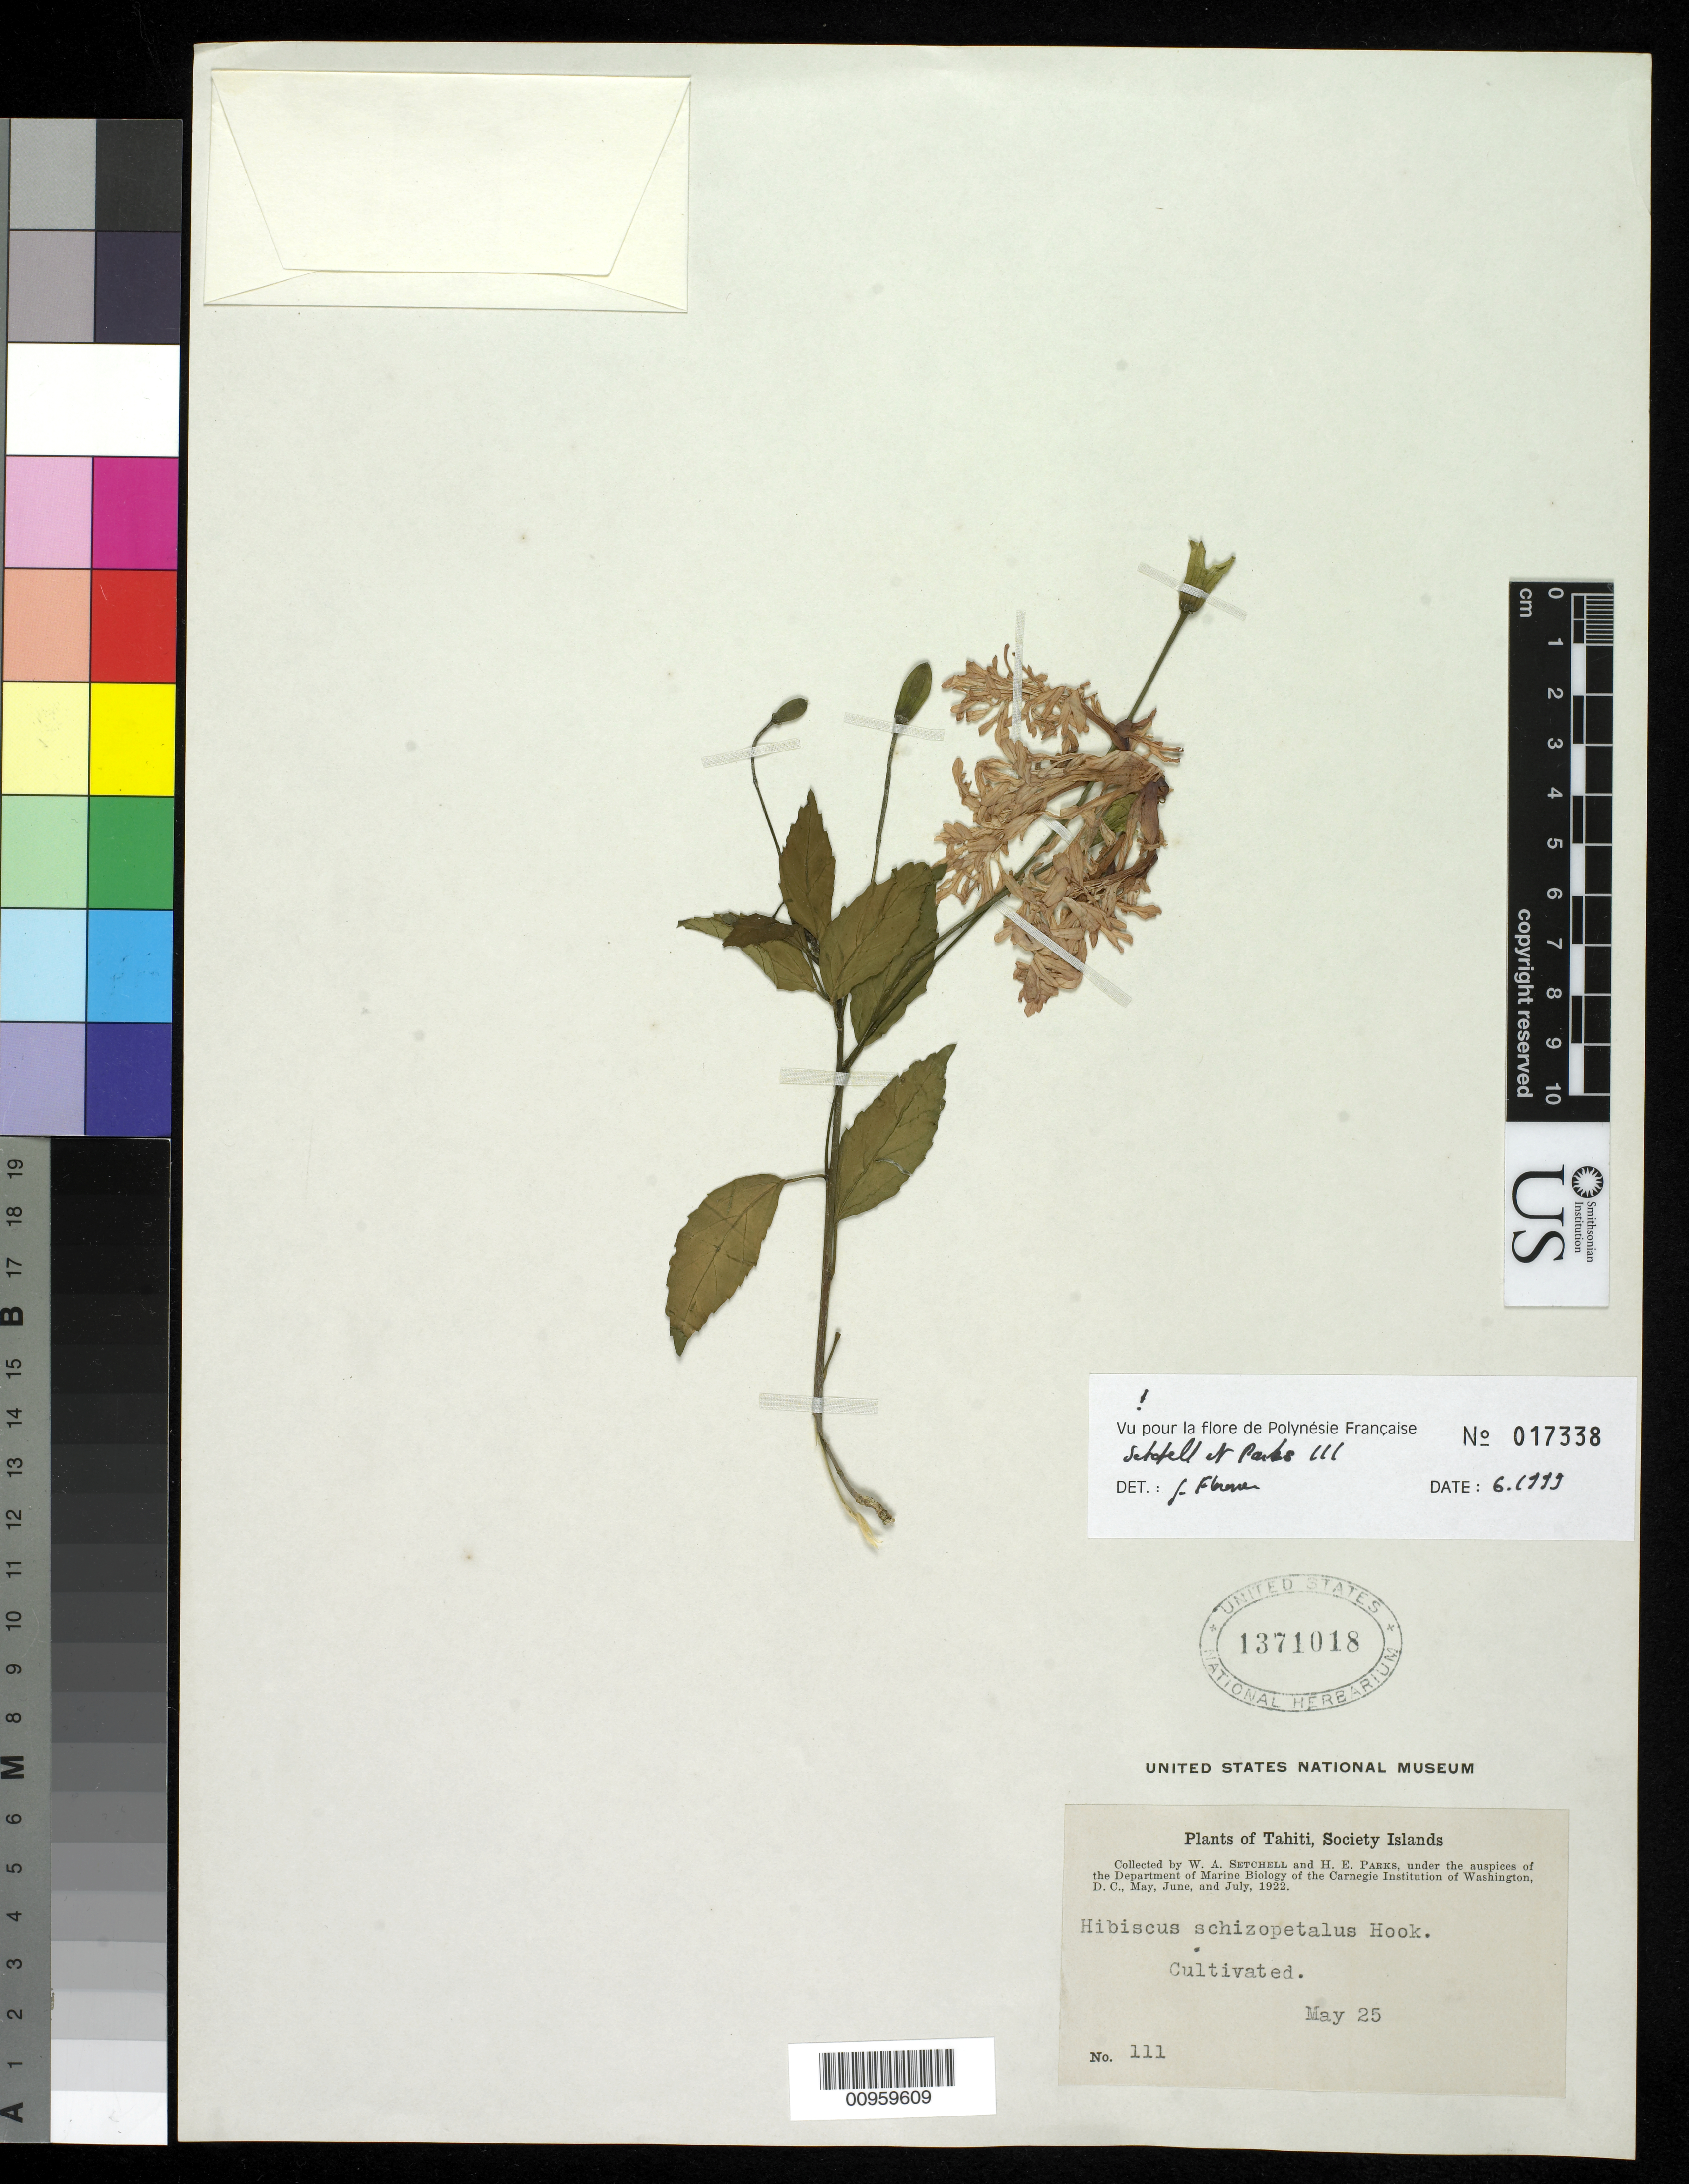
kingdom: Plantae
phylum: Tracheophyta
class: Magnoliopsida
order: Malvales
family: Malvaceae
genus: Hibiscus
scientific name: Hibiscus schizopetalus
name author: (Dyer) Hook. f.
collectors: W. Setchell & H. E. Parks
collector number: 111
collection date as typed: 25 May 1922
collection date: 1922-05-25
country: French Polynesia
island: Tahiti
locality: Society Islands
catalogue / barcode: US 1371018